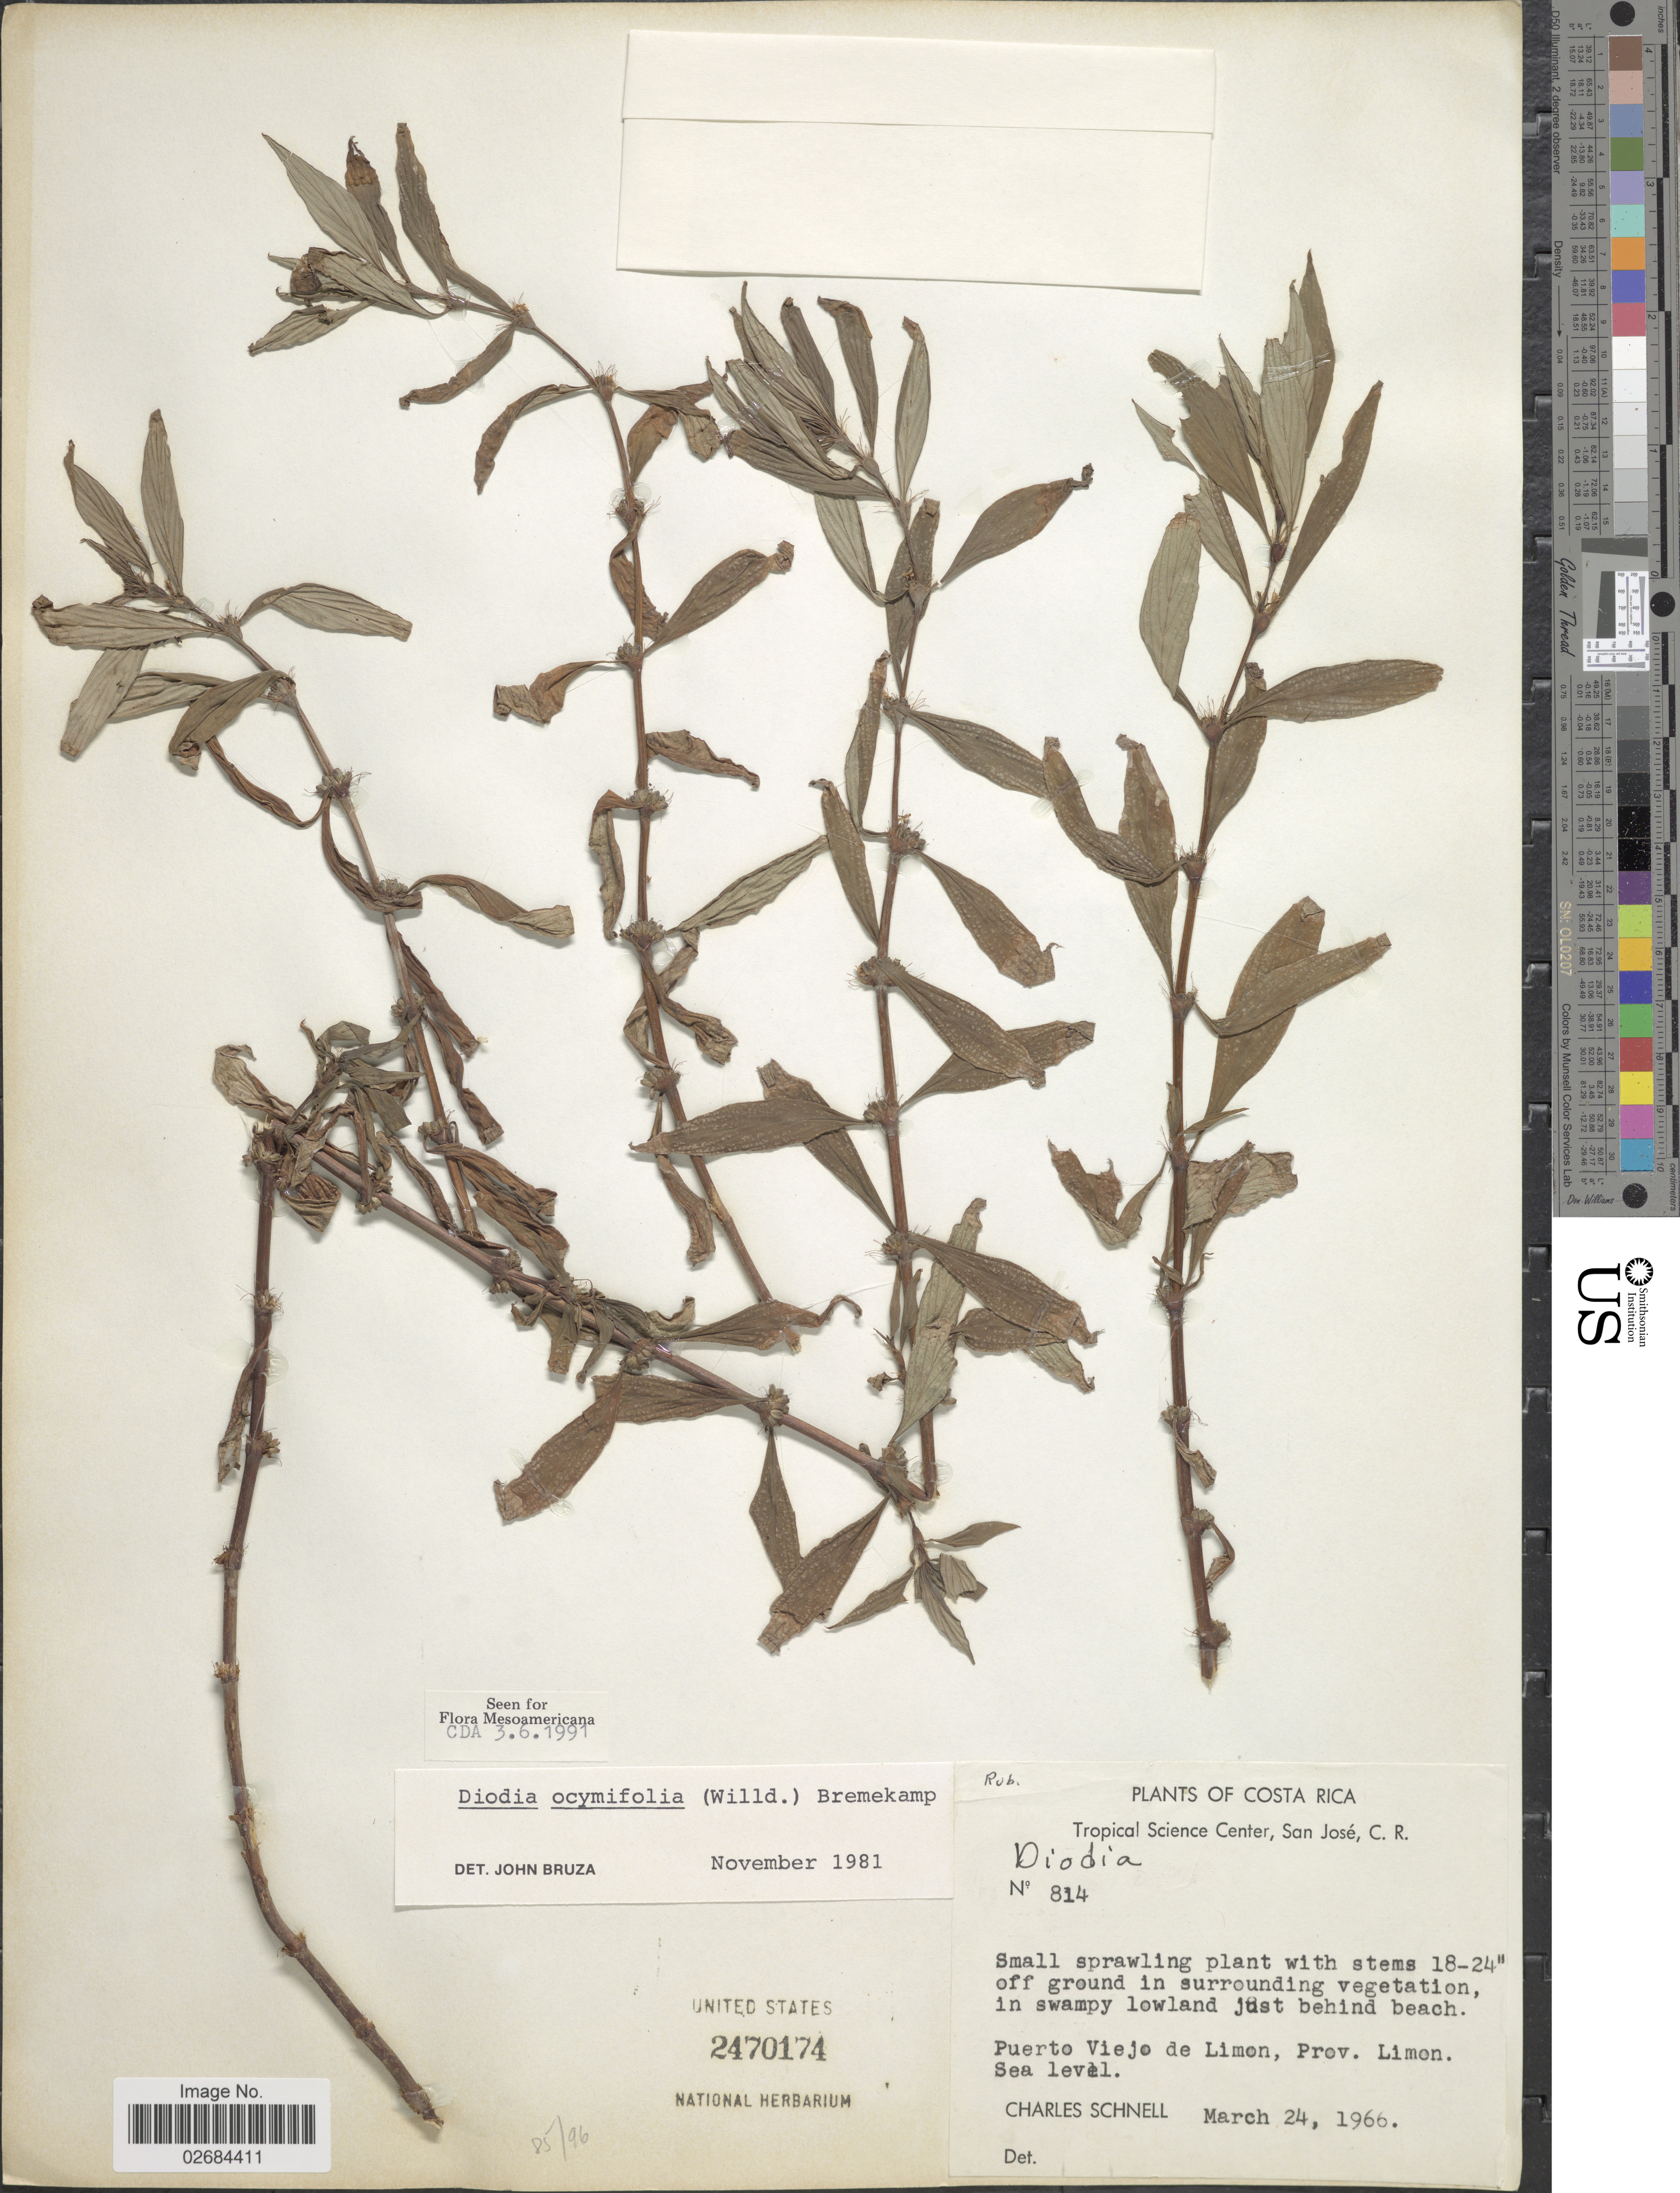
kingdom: Plantae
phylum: Tracheophyta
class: Magnoliopsida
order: Gentianales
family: Rubiaceae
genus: Diodia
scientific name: Diodia ocymifolia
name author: (Willd. ex Roem. & Schult.) Bremek.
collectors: C. Schnell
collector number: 814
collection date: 1966-03-24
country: Costa Rica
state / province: Limón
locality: Puerto Viejo de Limon, just behind beach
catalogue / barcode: US 2470174